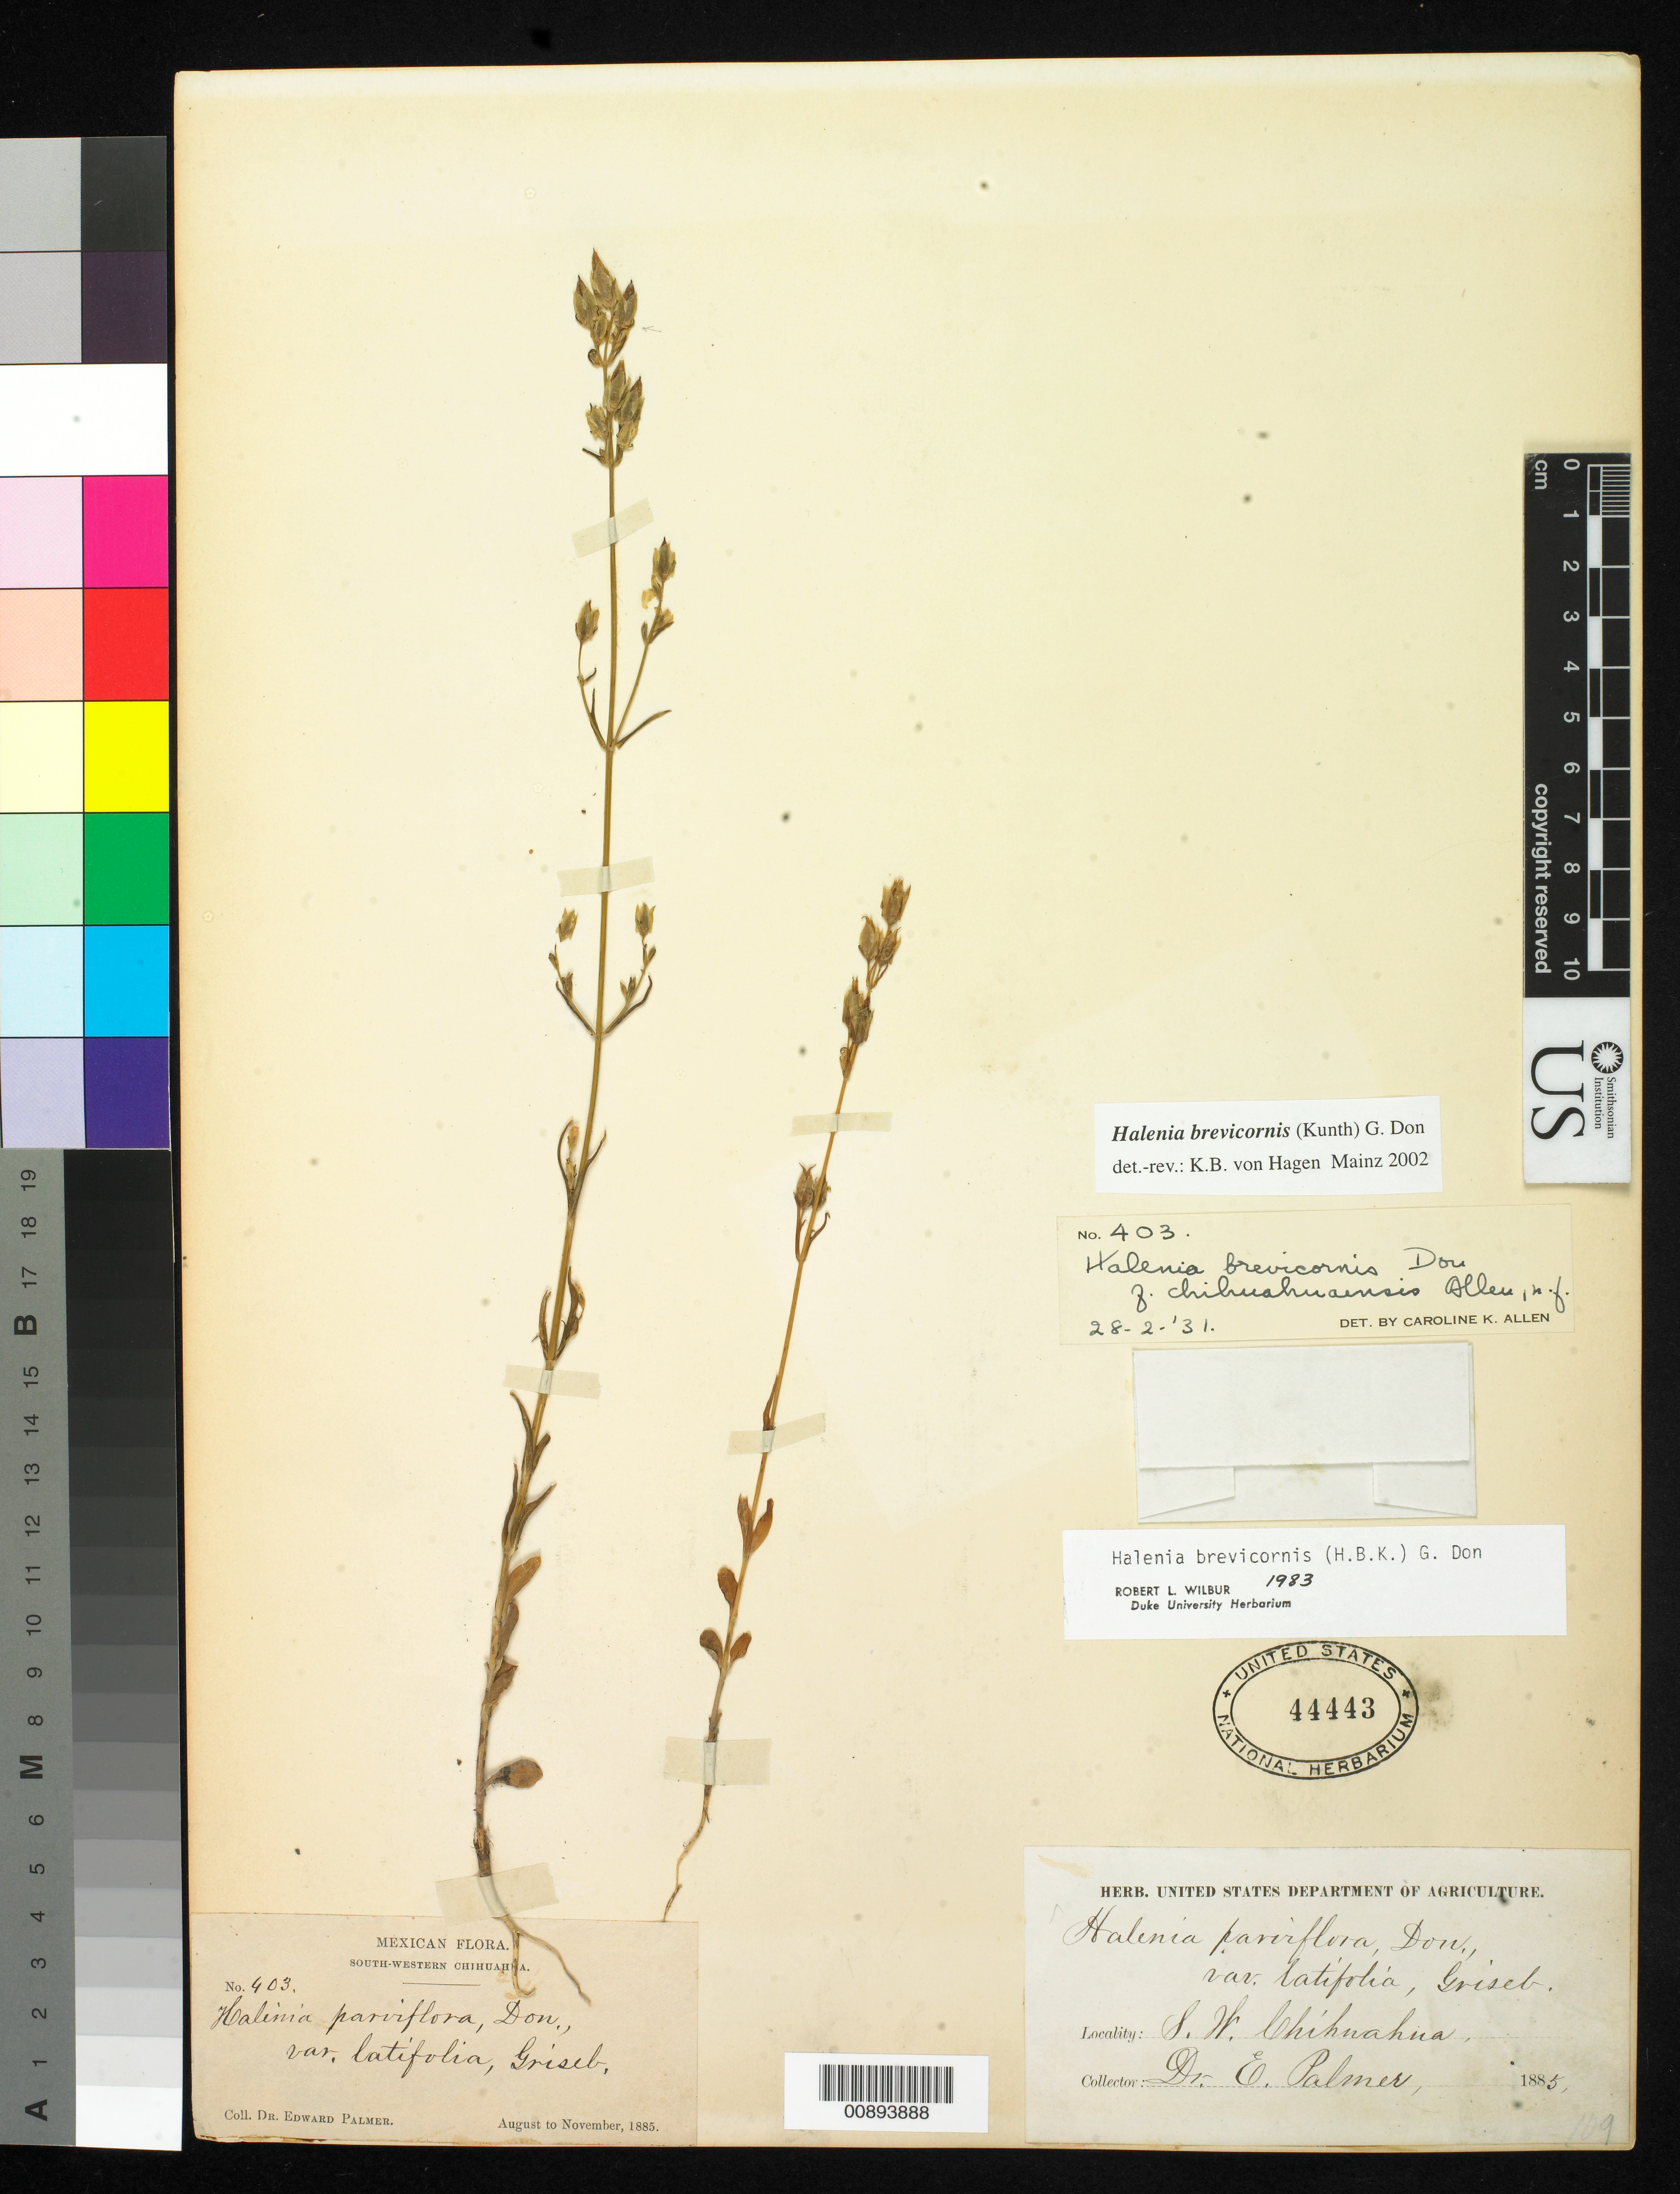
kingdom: Plantae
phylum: Tracheophyta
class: Magnoliopsida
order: Gentianales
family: Gentianaceae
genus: Halenia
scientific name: Halenia brevicornis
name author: (Kunth) G. Don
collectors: E. Palmer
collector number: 403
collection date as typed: Aug 1885 to -- Nov 1885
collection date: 1885-08/1885-11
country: Mexico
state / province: Chihuahua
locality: South-Western Chihuahua.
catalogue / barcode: US 44443